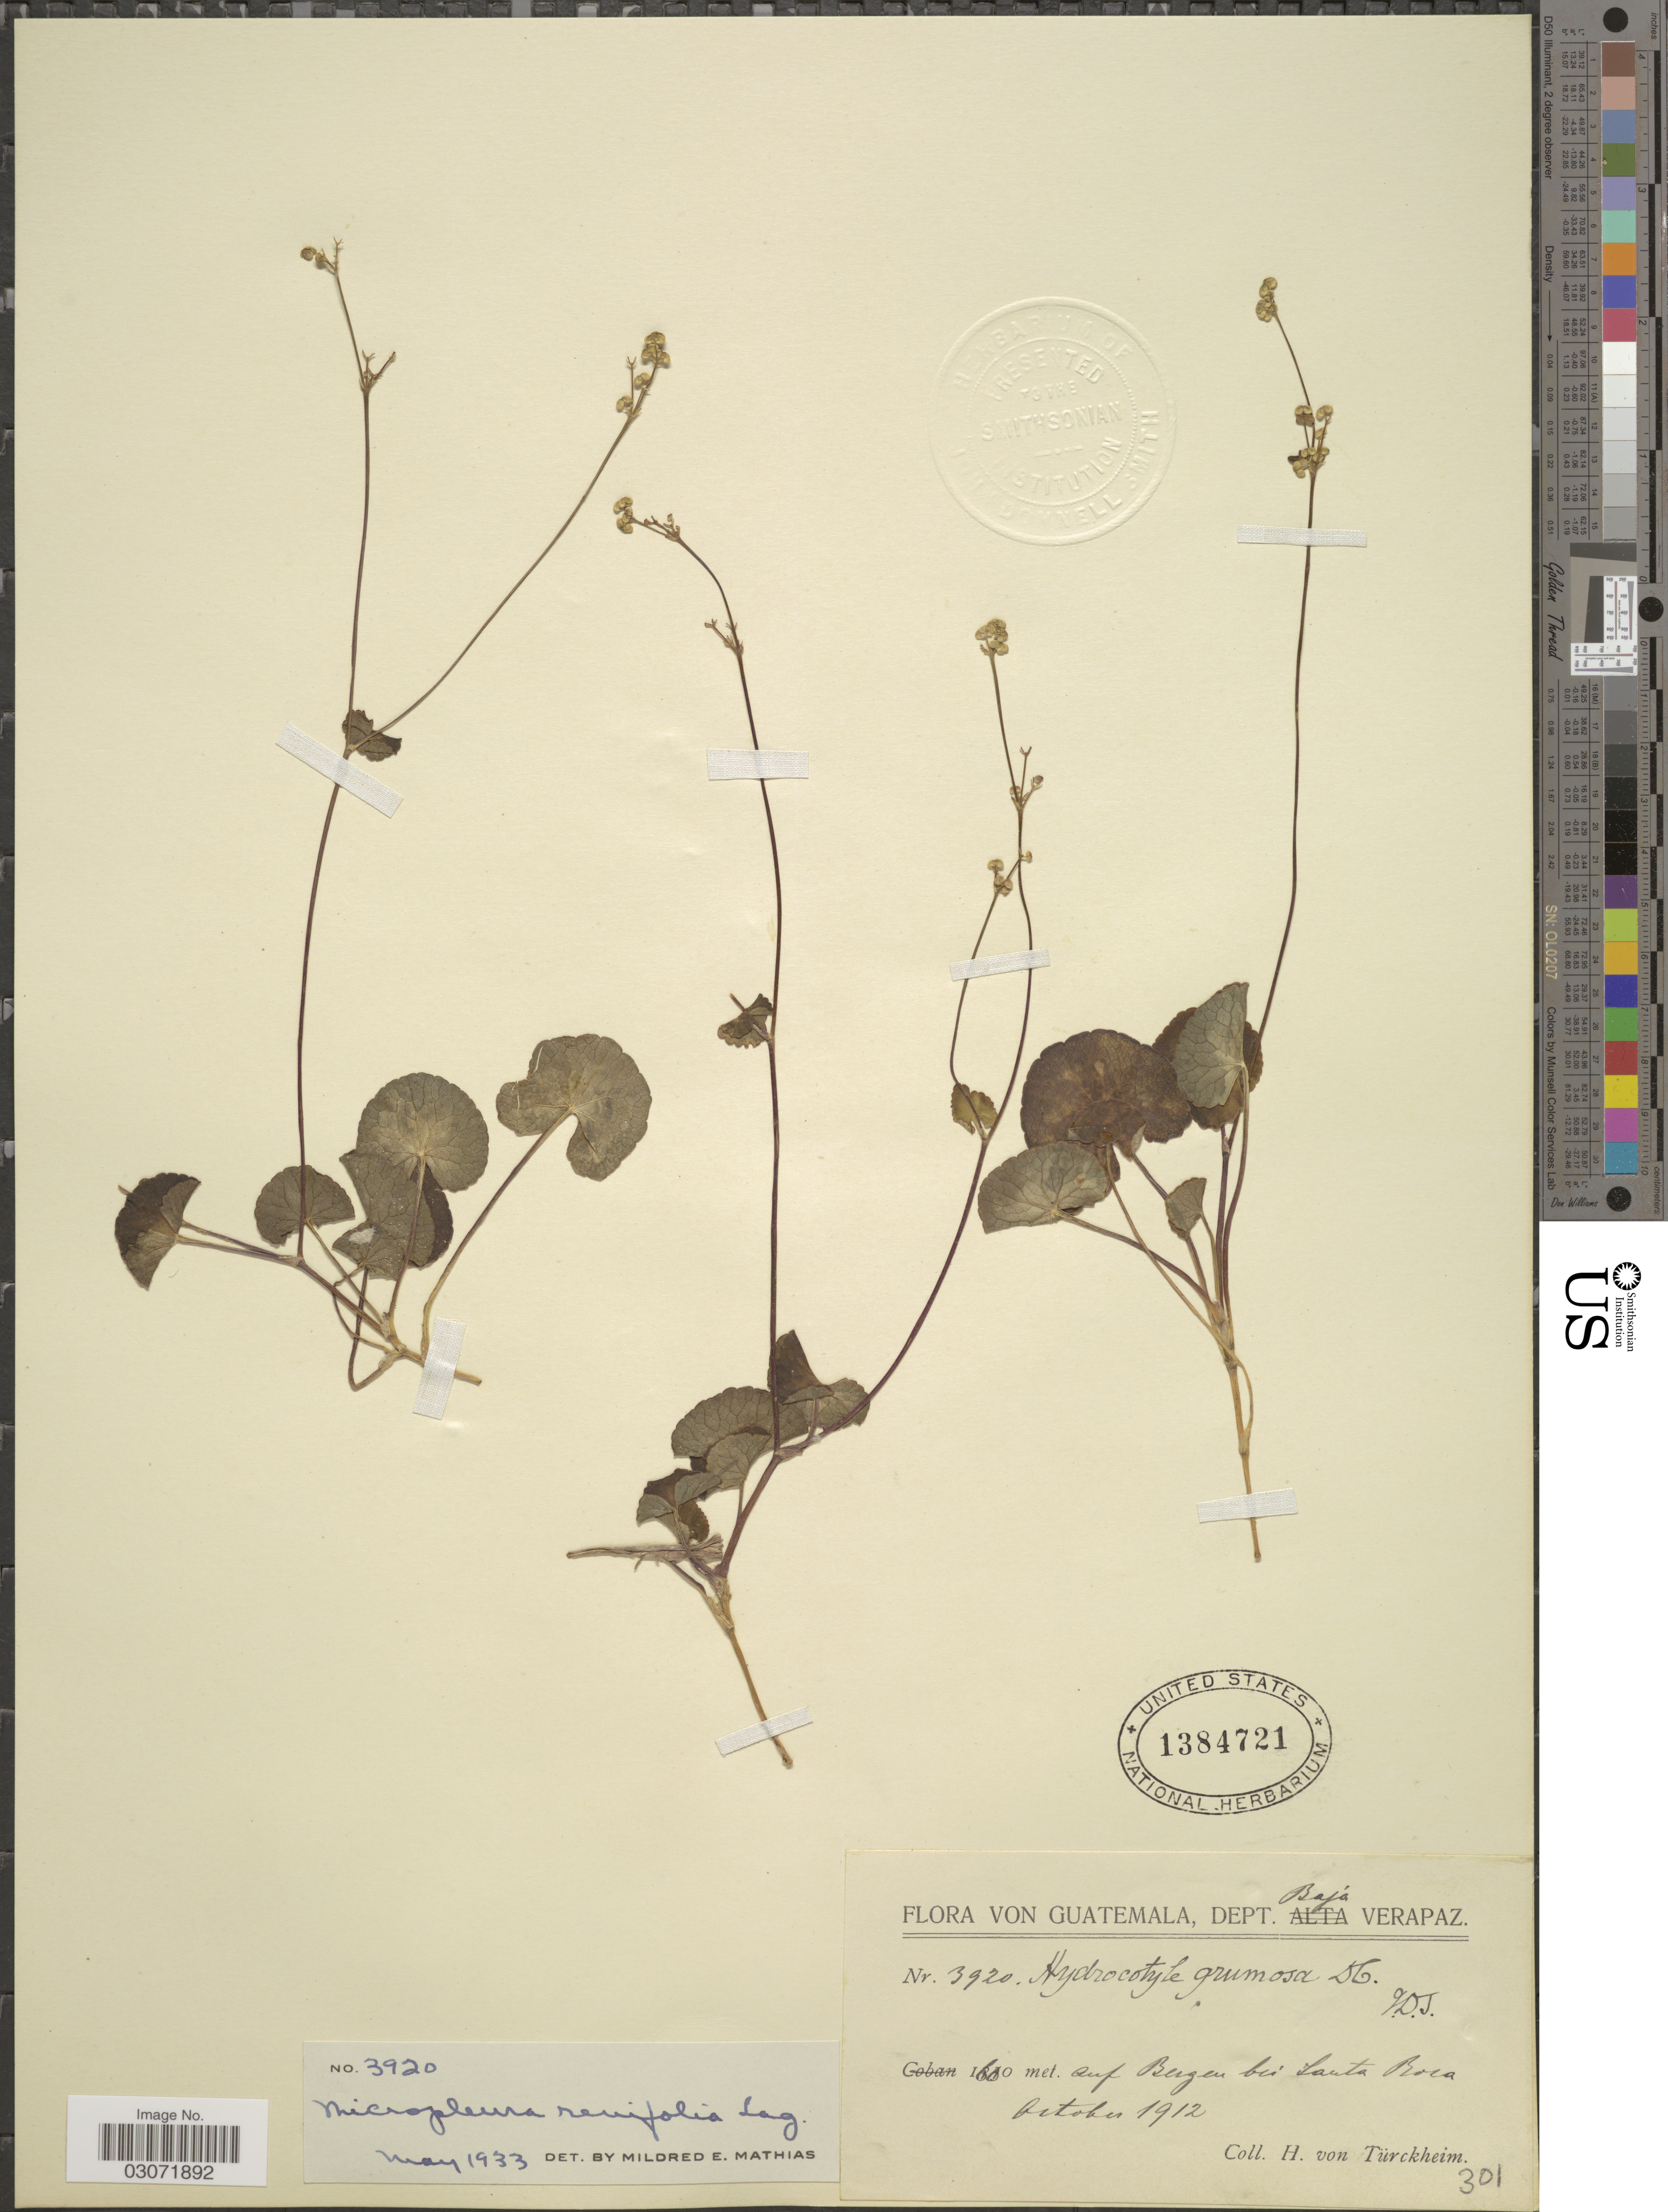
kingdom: Plantae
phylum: Tracheophyta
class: Magnoliopsida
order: Apiales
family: Apiaceae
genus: Micropleura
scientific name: Micropleura renifolia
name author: Lag.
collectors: H. von Türckheim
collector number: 3920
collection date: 1912-10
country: Guatemala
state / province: Baja Verapaz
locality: Dept. Baja Verapaz. Auf Bergen bei Santa Rosa.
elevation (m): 1600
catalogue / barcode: US 1384721